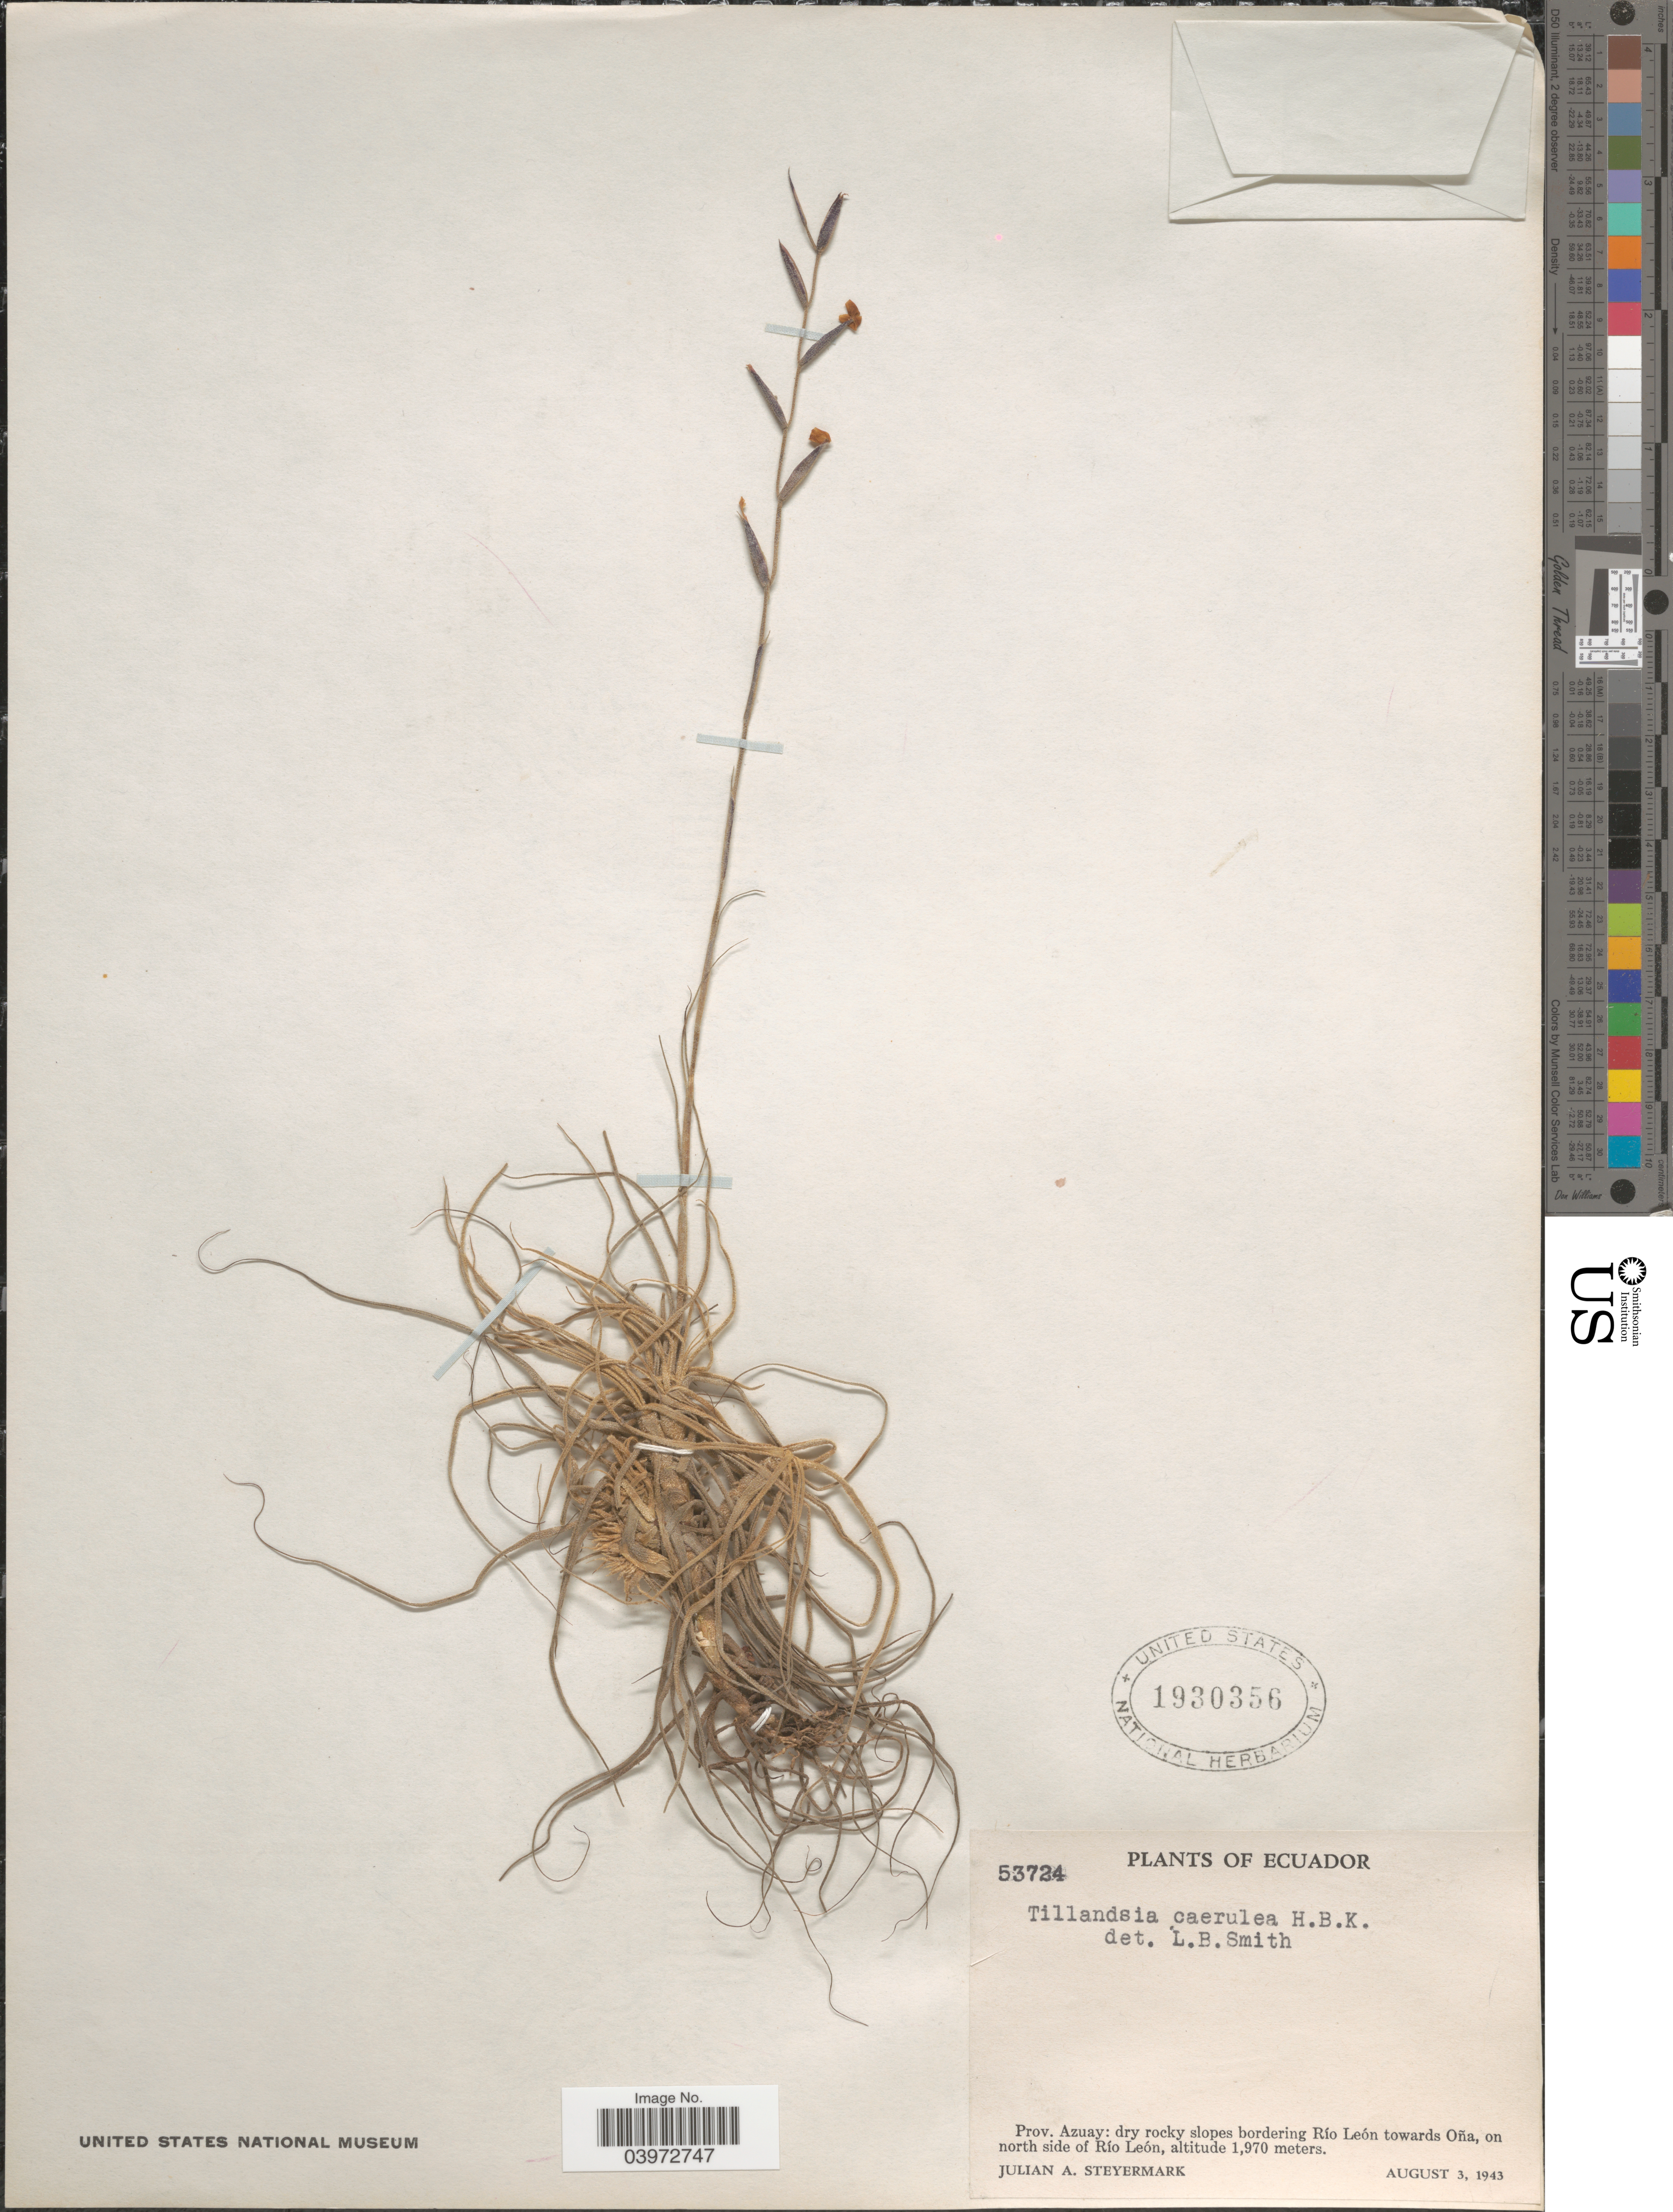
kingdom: Plantae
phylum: Tracheophyta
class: Liliopsida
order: Poales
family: Bromeliaceae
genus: Tillandsia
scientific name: Tillandsia caerulea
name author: Kunth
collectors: J. Steyermark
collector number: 53724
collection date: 1943-08-03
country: Ecuador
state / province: Azuay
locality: Dry rocky slopes bordering Río León towards Oña, on north side of Río León.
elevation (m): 1970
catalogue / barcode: US 1930356